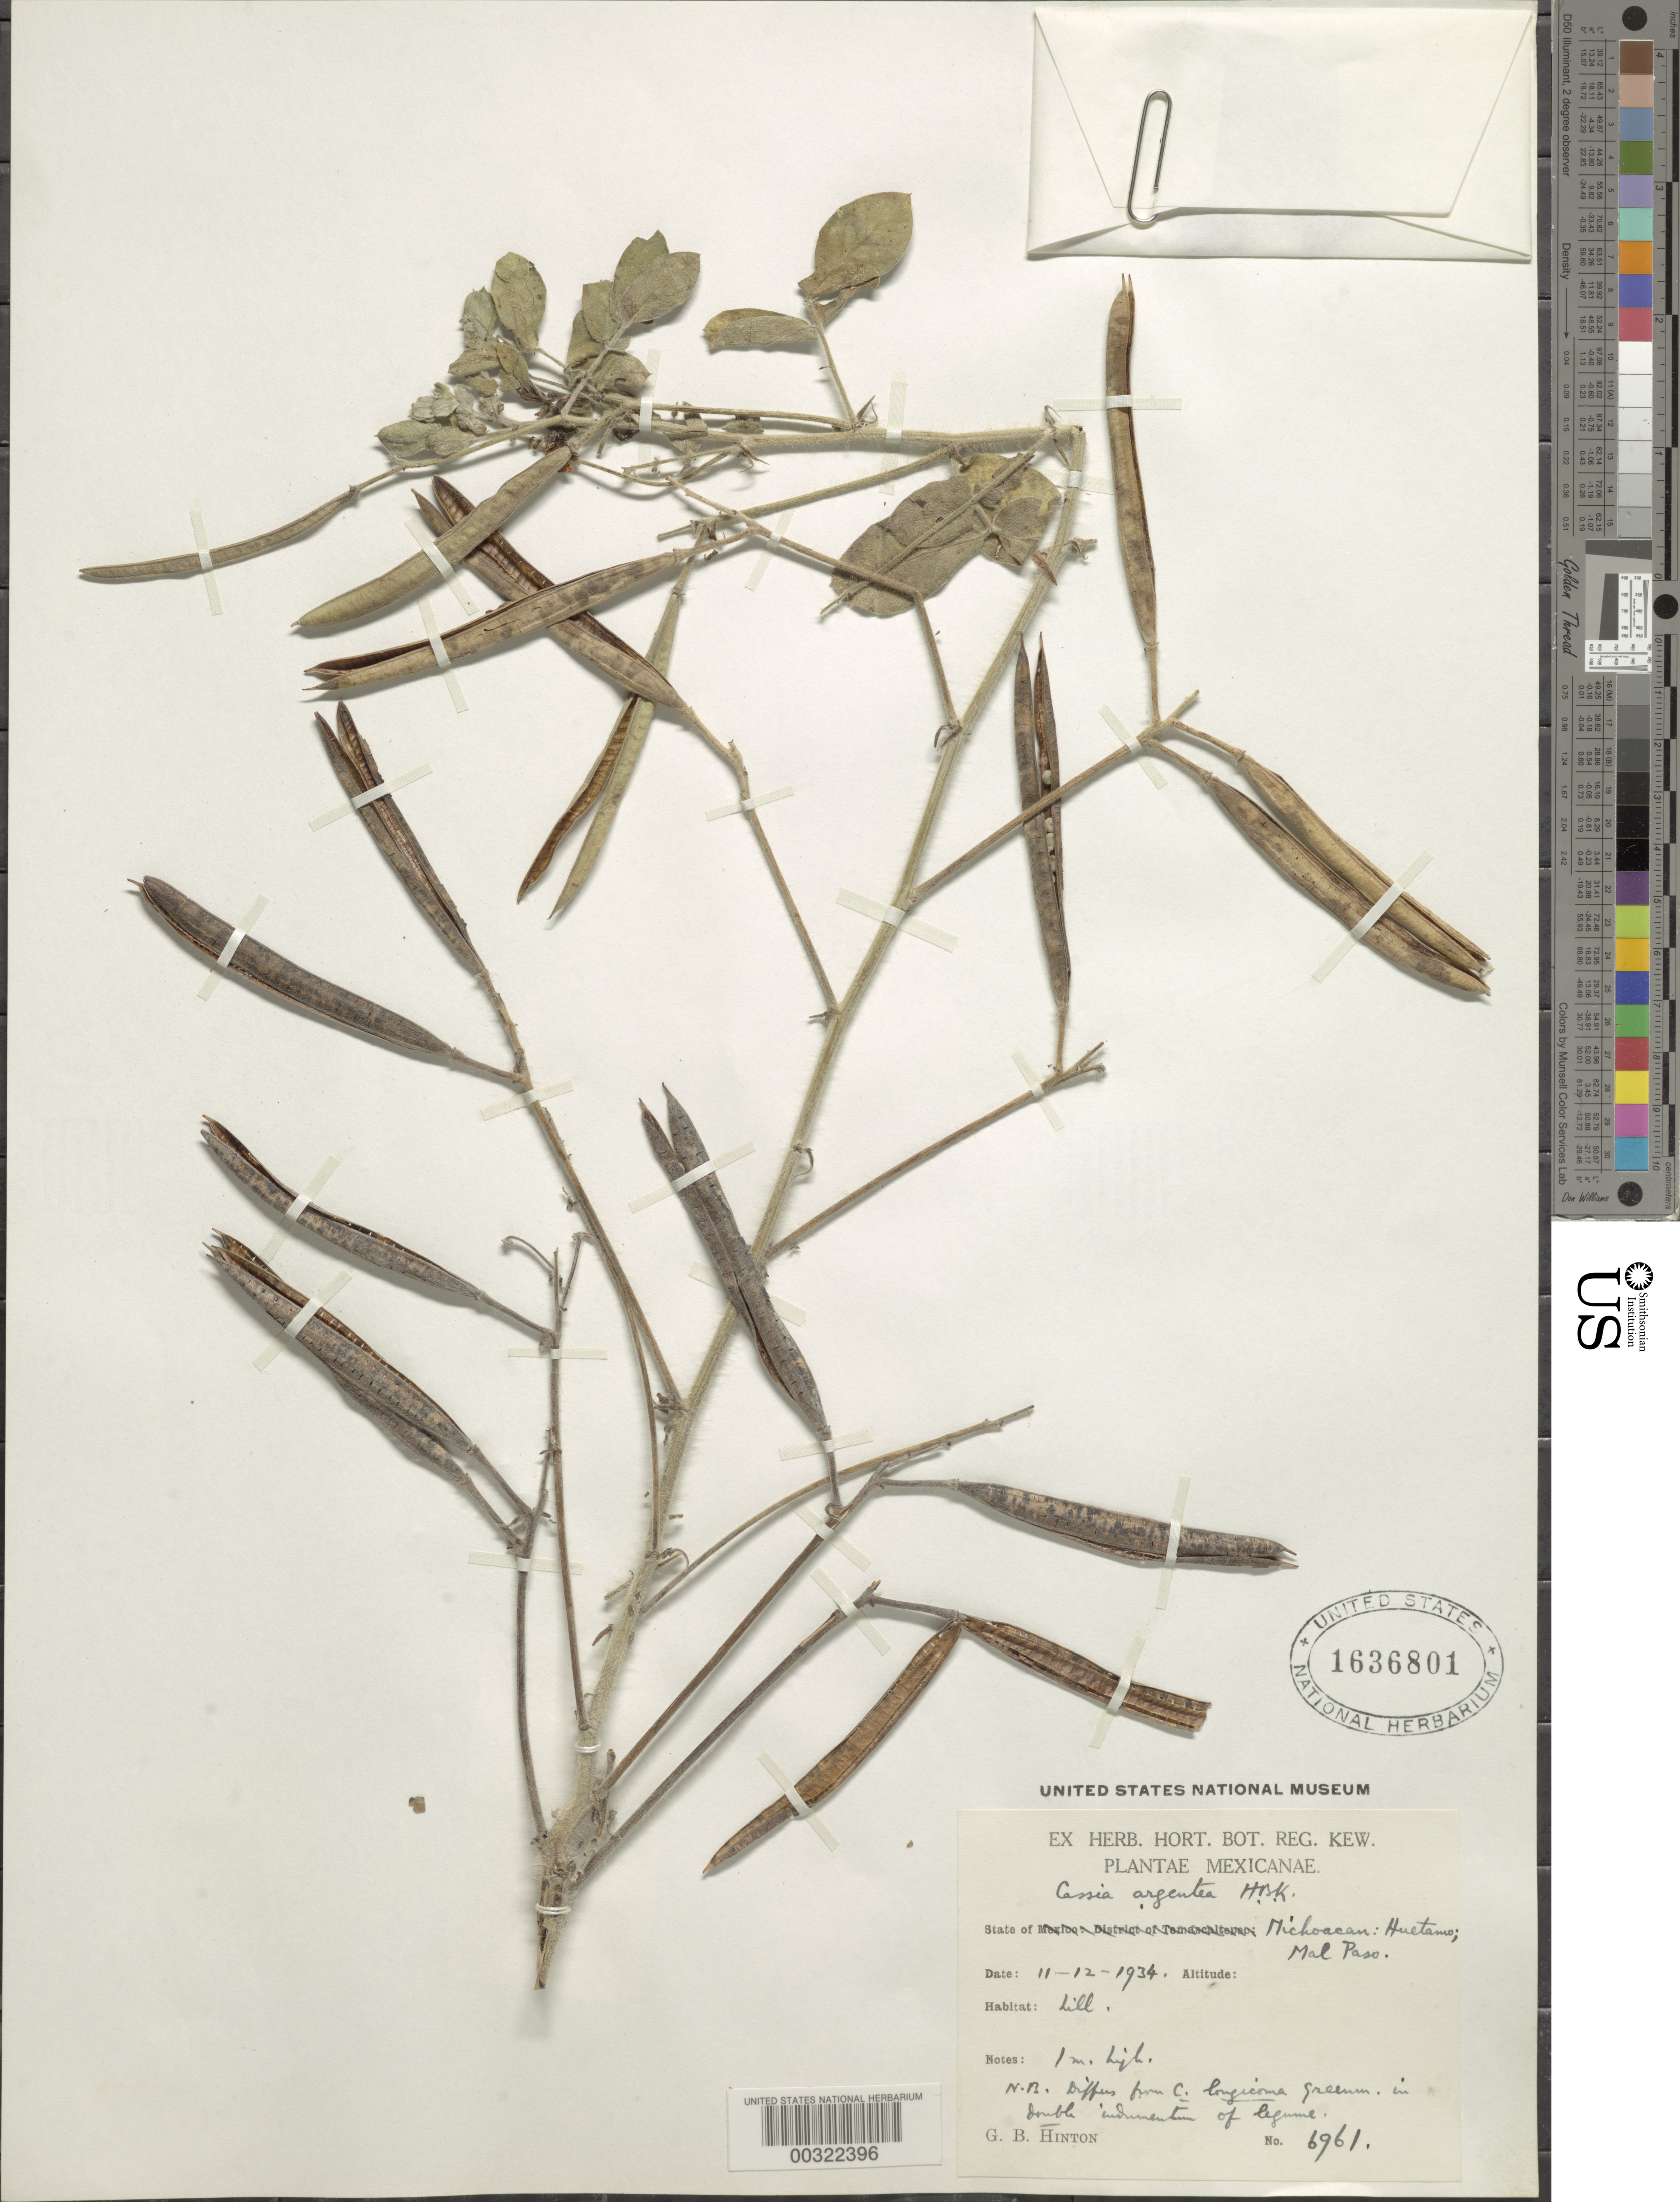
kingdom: Plantae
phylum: Tracheophyta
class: Magnoliopsida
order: Fabales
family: Fabaceae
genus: Senna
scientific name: Senna argentea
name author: (Kunth) H.S. Irwin & Barneby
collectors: G. B. Hinton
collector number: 6961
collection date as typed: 12 Nov 1934 or 11 Dec 1934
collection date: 1934-11-12 or 1934-12-11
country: Mexico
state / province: Michoacán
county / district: Huetamo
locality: Mal Paso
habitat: Hill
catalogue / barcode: US 1636801